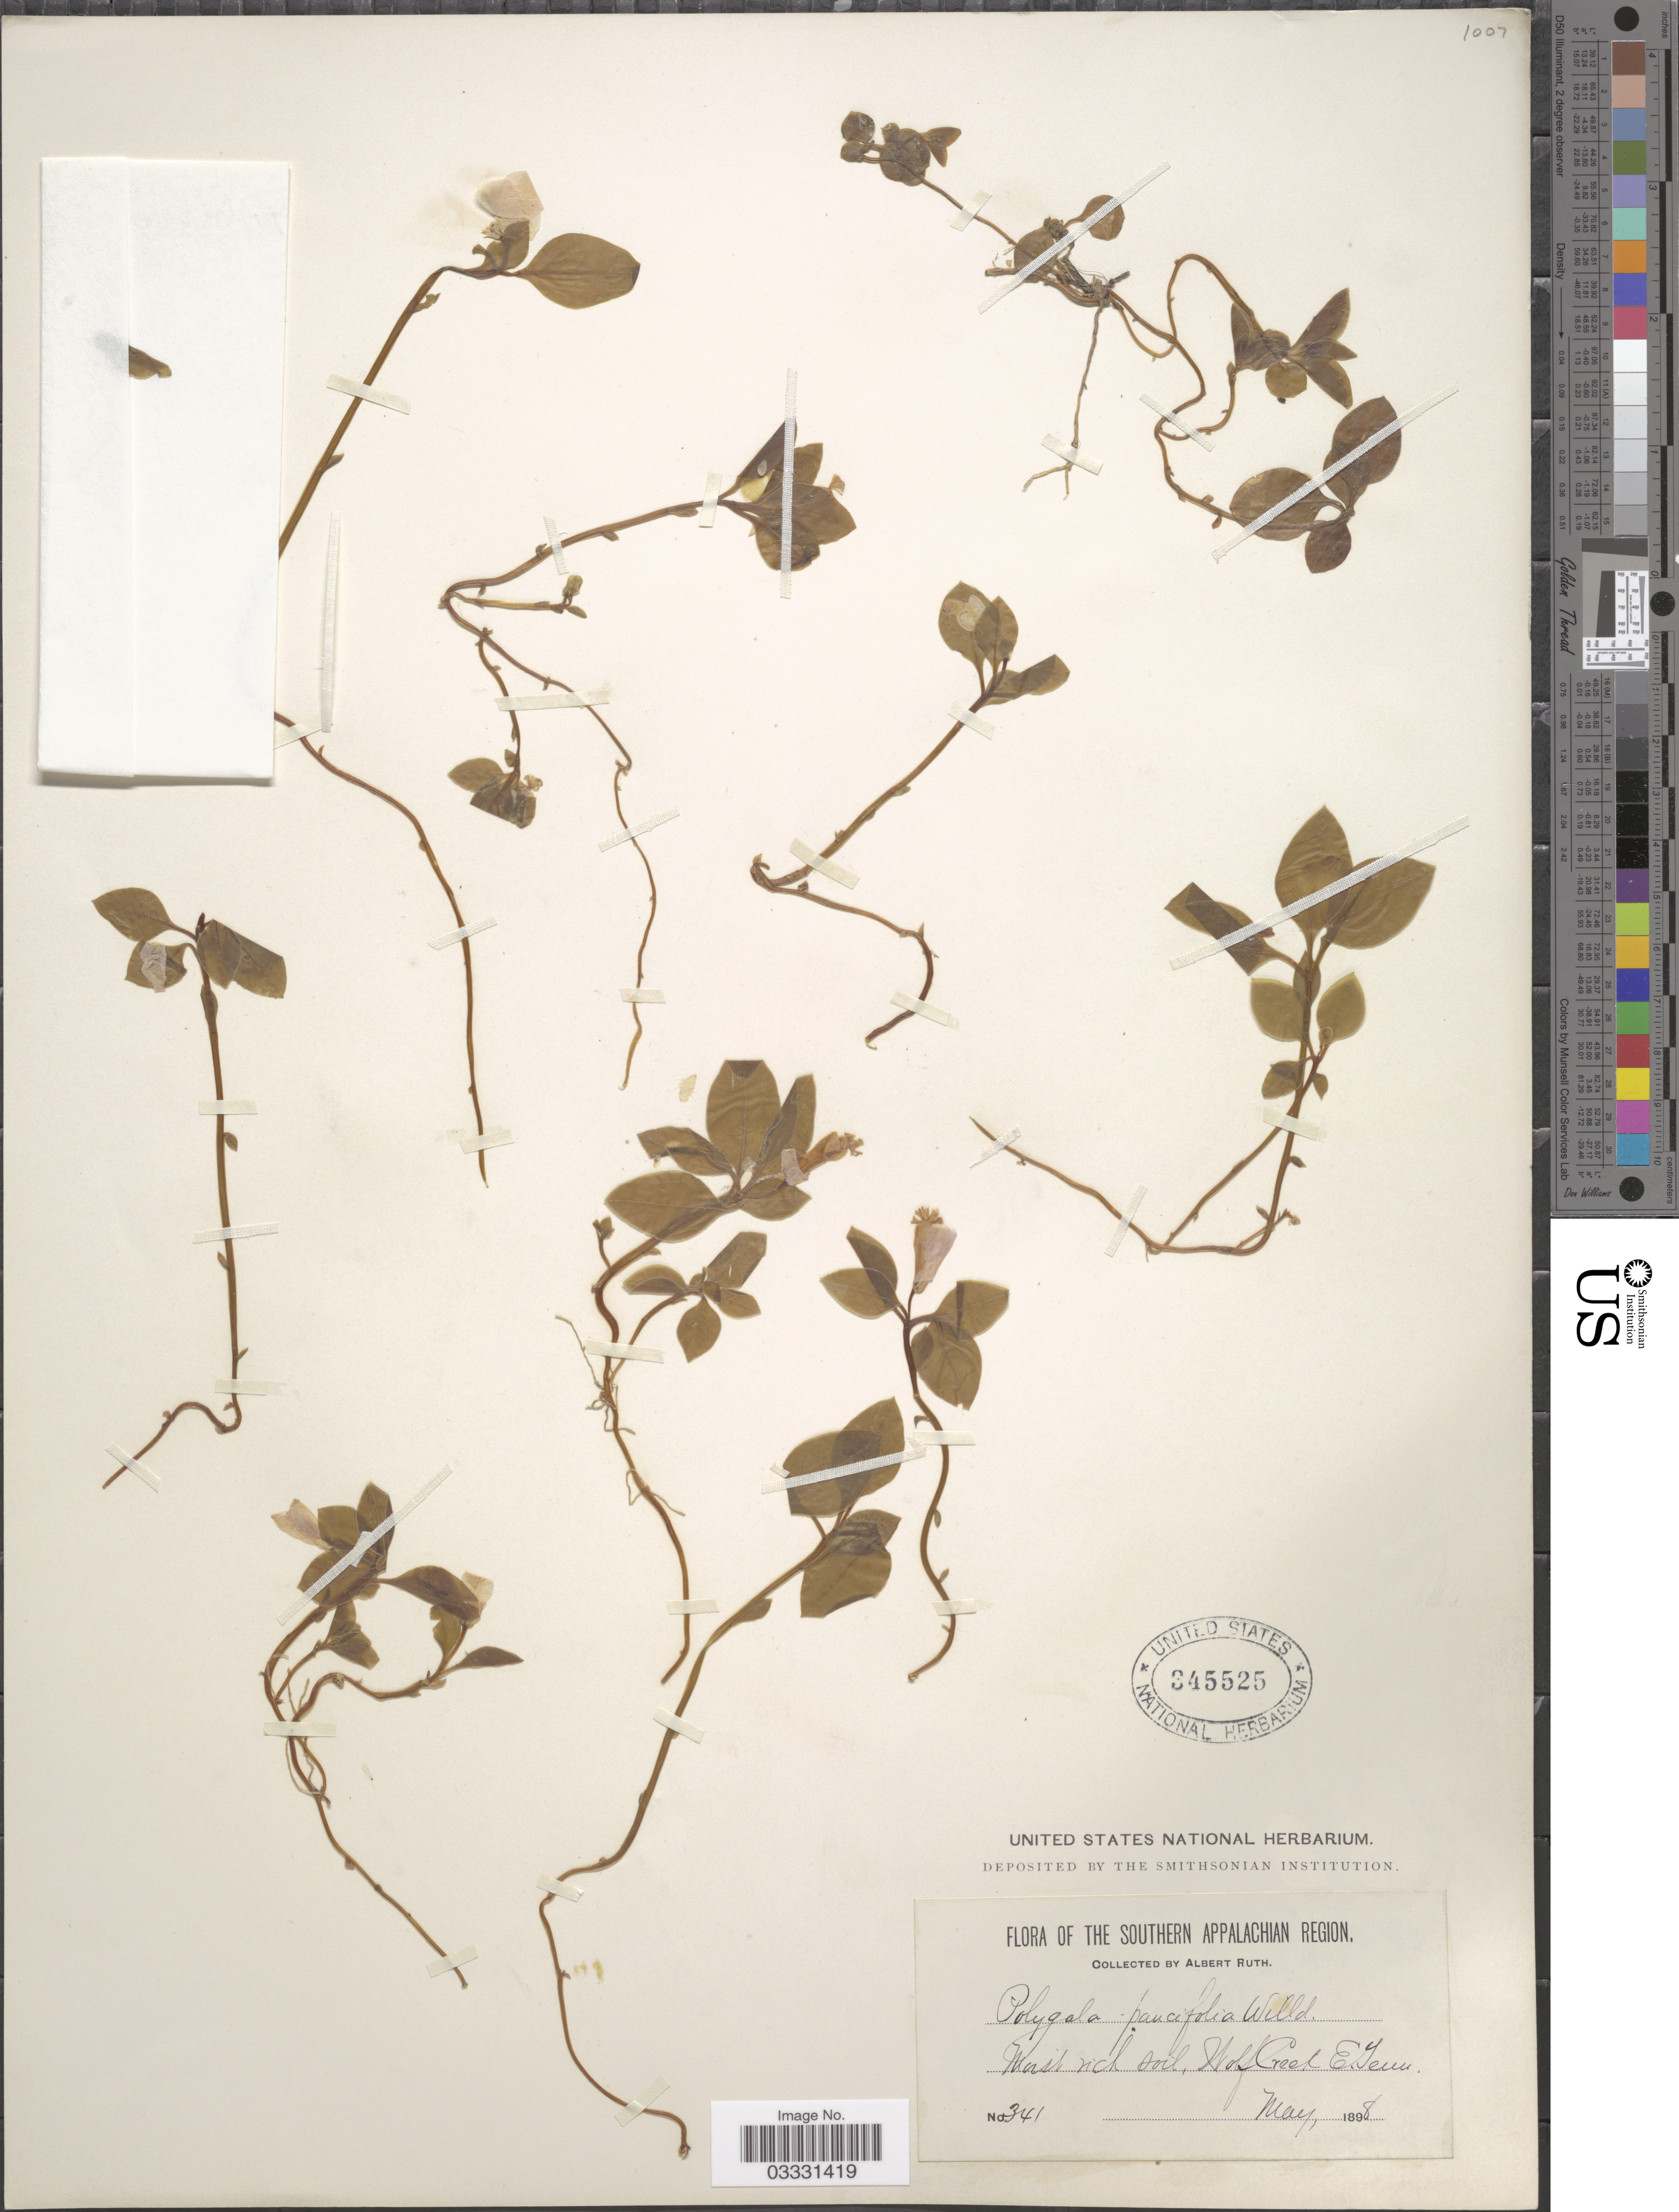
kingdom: Plantae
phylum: Tracheophyta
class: Magnoliopsida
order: Fabales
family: Polygalaceae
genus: Polygaloides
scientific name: Polygaloides paucifolia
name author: (Willd.) J.R. Abbott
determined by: Strong, Mark T., (BOT), Smithsonian Institution - National Museum of Natural History (UNITED STATES)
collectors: A. Ruth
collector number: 341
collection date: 1898-05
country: United States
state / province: Tennessee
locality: Southern Appalachian Region. Wolf Creek E. Tenn.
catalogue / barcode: US 345525